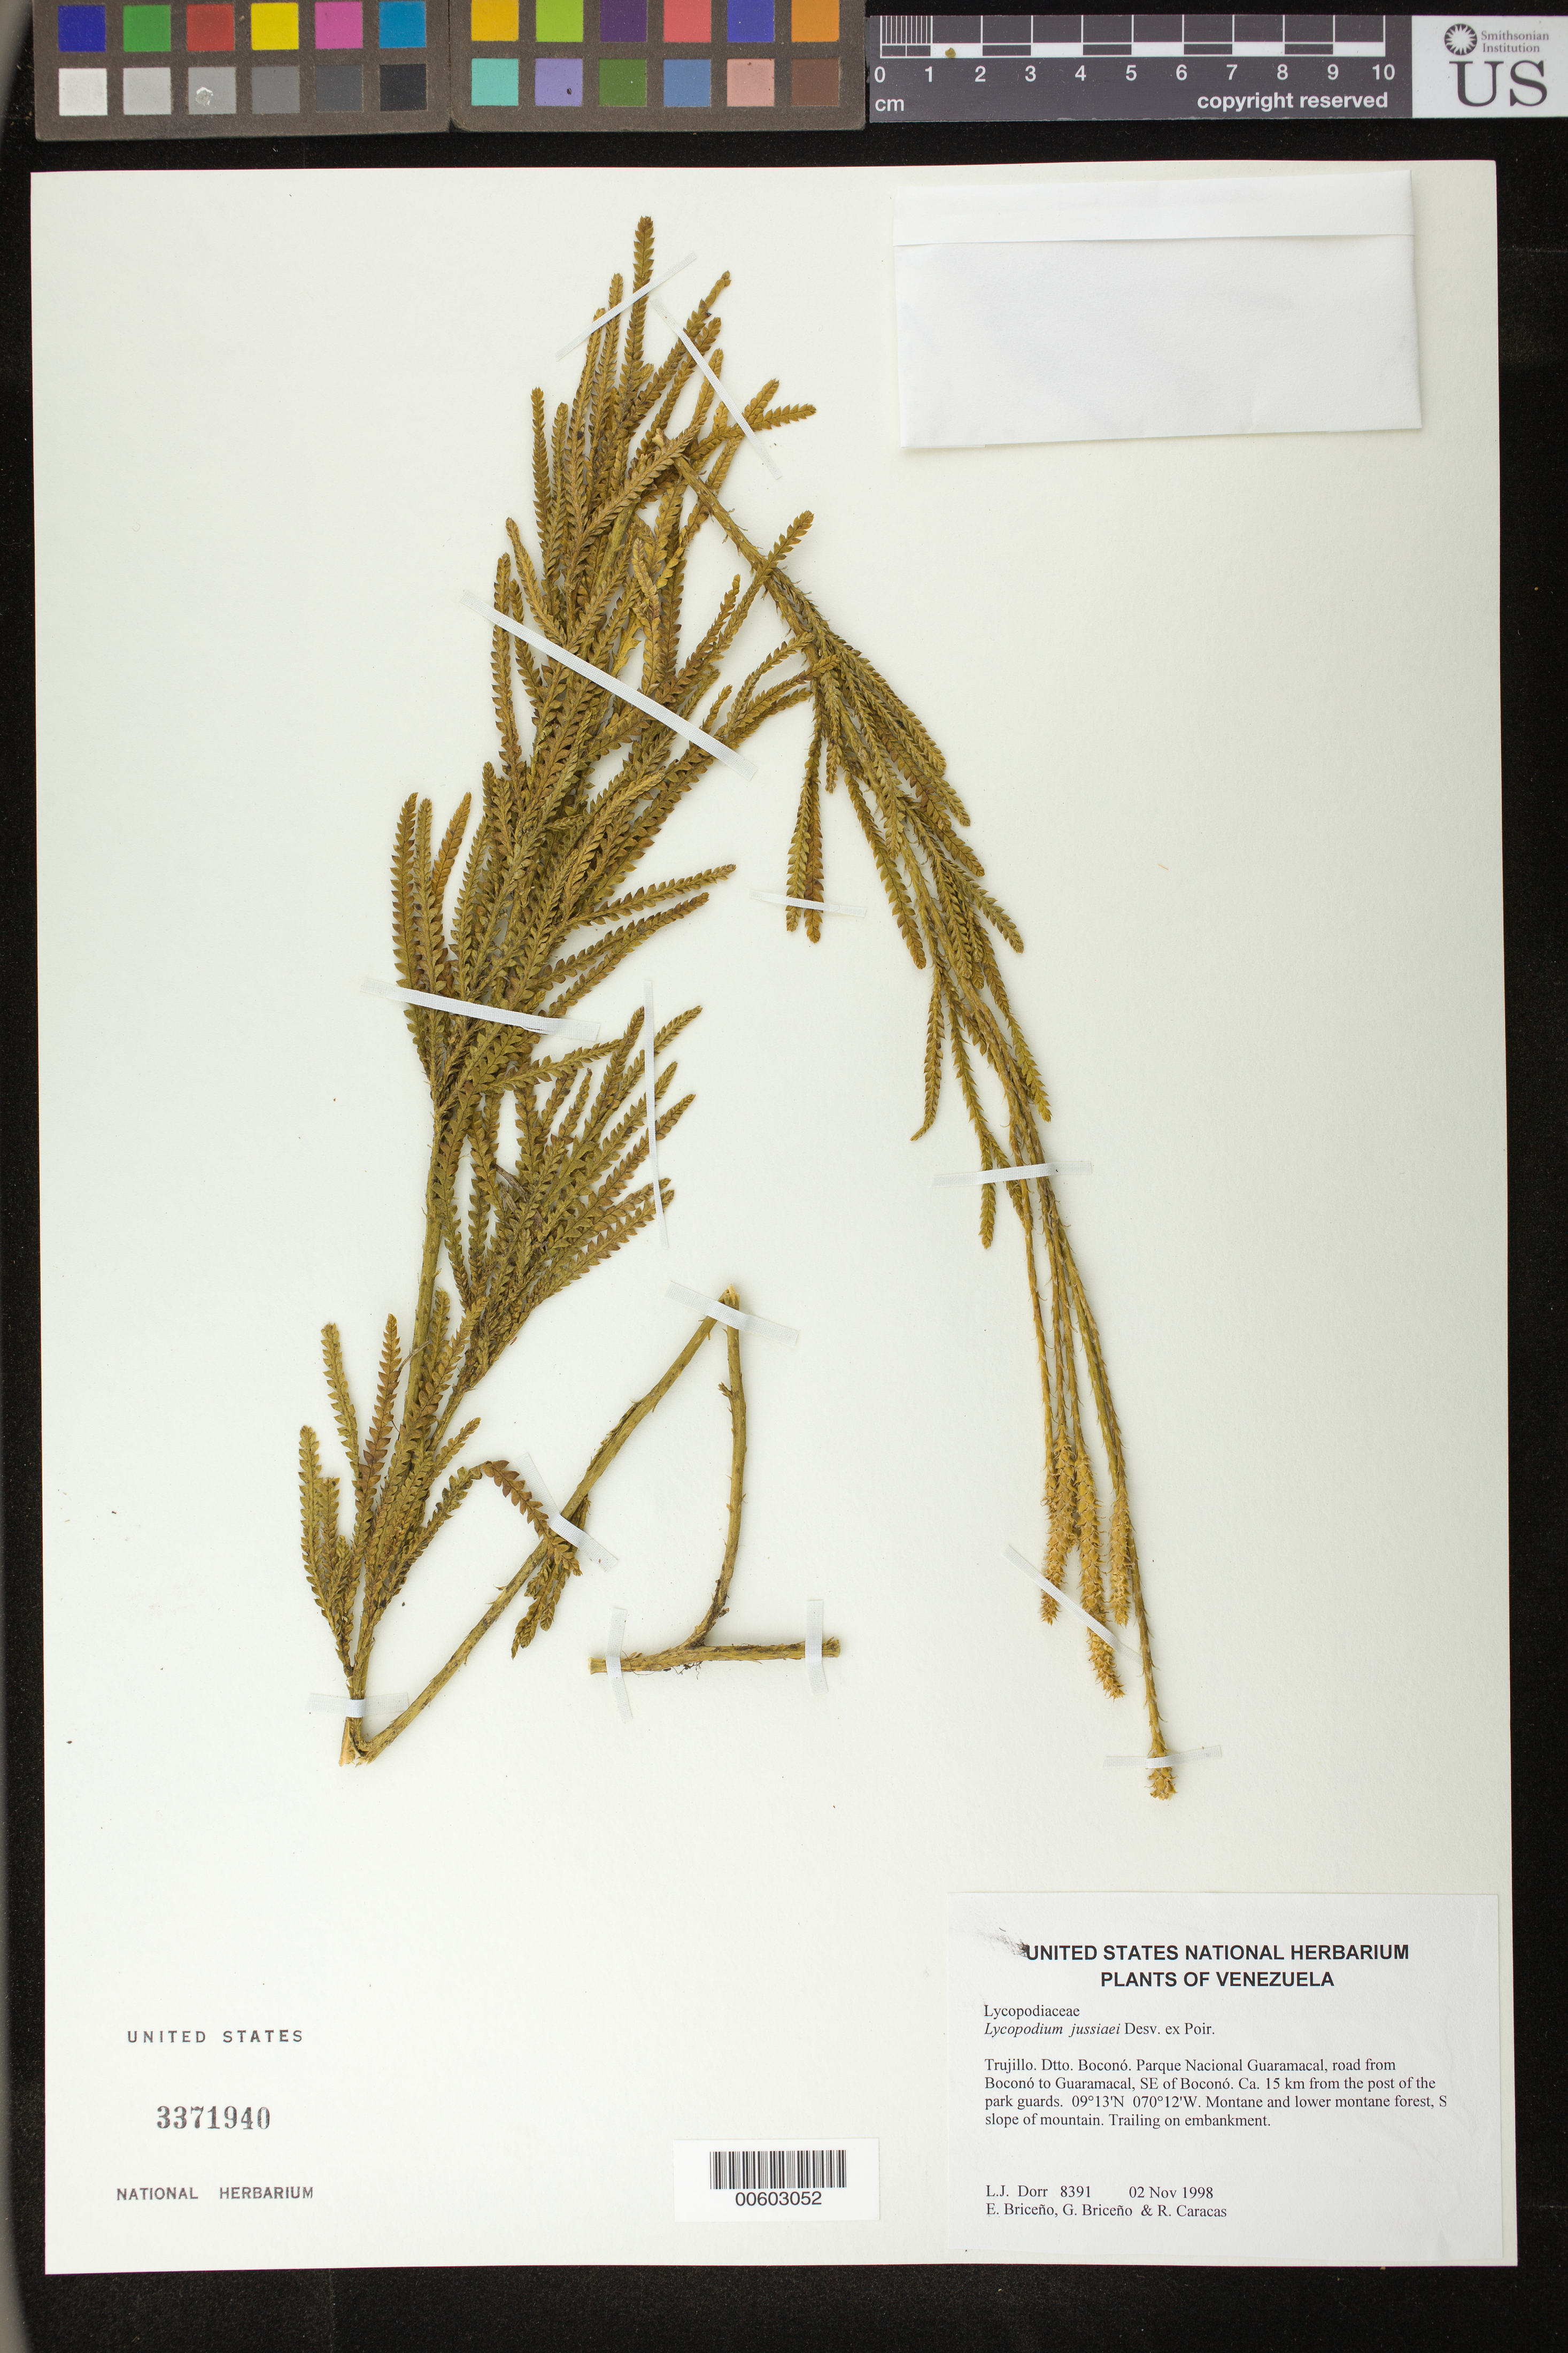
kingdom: Plantae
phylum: Tracheophyta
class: Lycopodiopsida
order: Lycopodiales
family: Lycopodiaceae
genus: Diphasium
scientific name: Diphasium jussiaei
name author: (Desv.) C. Presl ex Rothm.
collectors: L. J. Dorr, E. Briceño, G. Briceño & R. Caracas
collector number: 8391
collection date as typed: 02 Nov 1998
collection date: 1998-11-02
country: Venezuela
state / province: Trujillo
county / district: Boconó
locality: Parque Nacional Guaramacal, road from Boconó to Guaramacal, SE of Boconó, ca. 15 km from the post of the park guards.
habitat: Montane and lower montane forest, S slope of mountain. Trailing on embankment.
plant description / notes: CAS, F, MO, NY, UC, US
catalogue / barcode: US 3371940